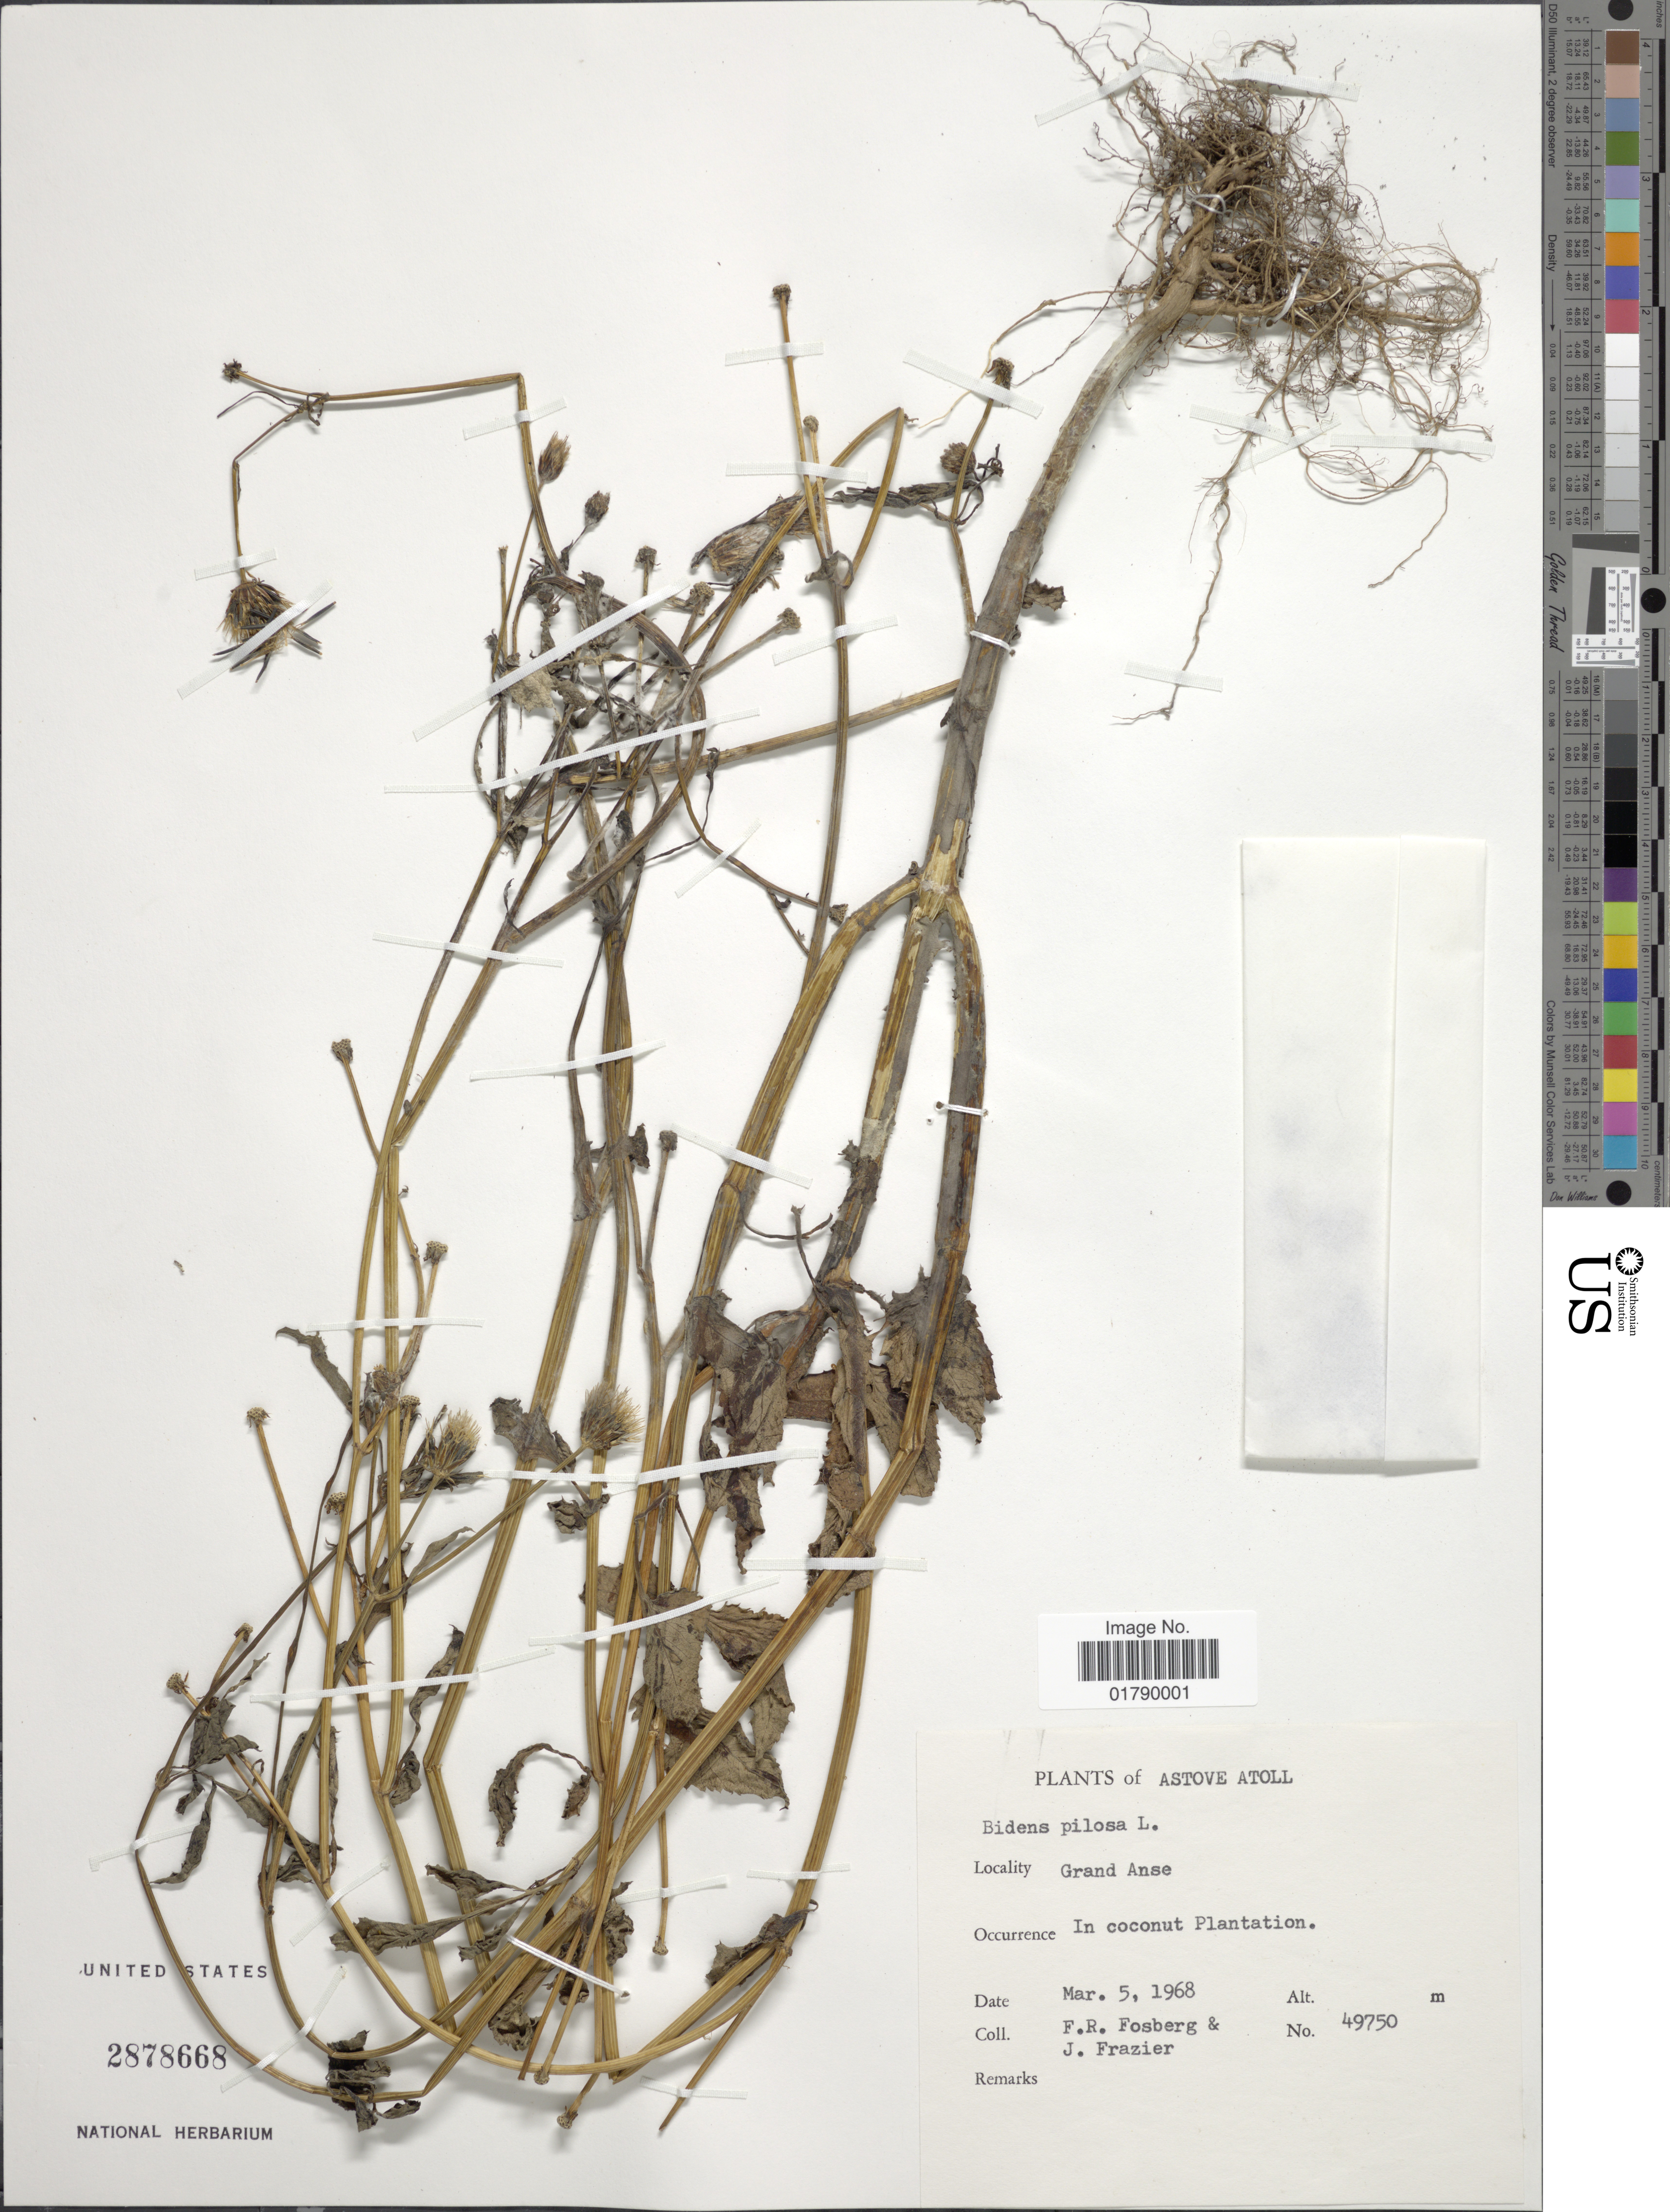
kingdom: Plantae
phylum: Tracheophyta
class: Magnoliopsida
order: Asterales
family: Asteraceae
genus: Bidens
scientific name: Bidens pilosa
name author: L.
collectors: F. R. Fosberg & J. Frazier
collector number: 49750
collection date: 1968-03-05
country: Seychelles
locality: Astove Atoll, Grand Anse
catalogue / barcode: US 2878668